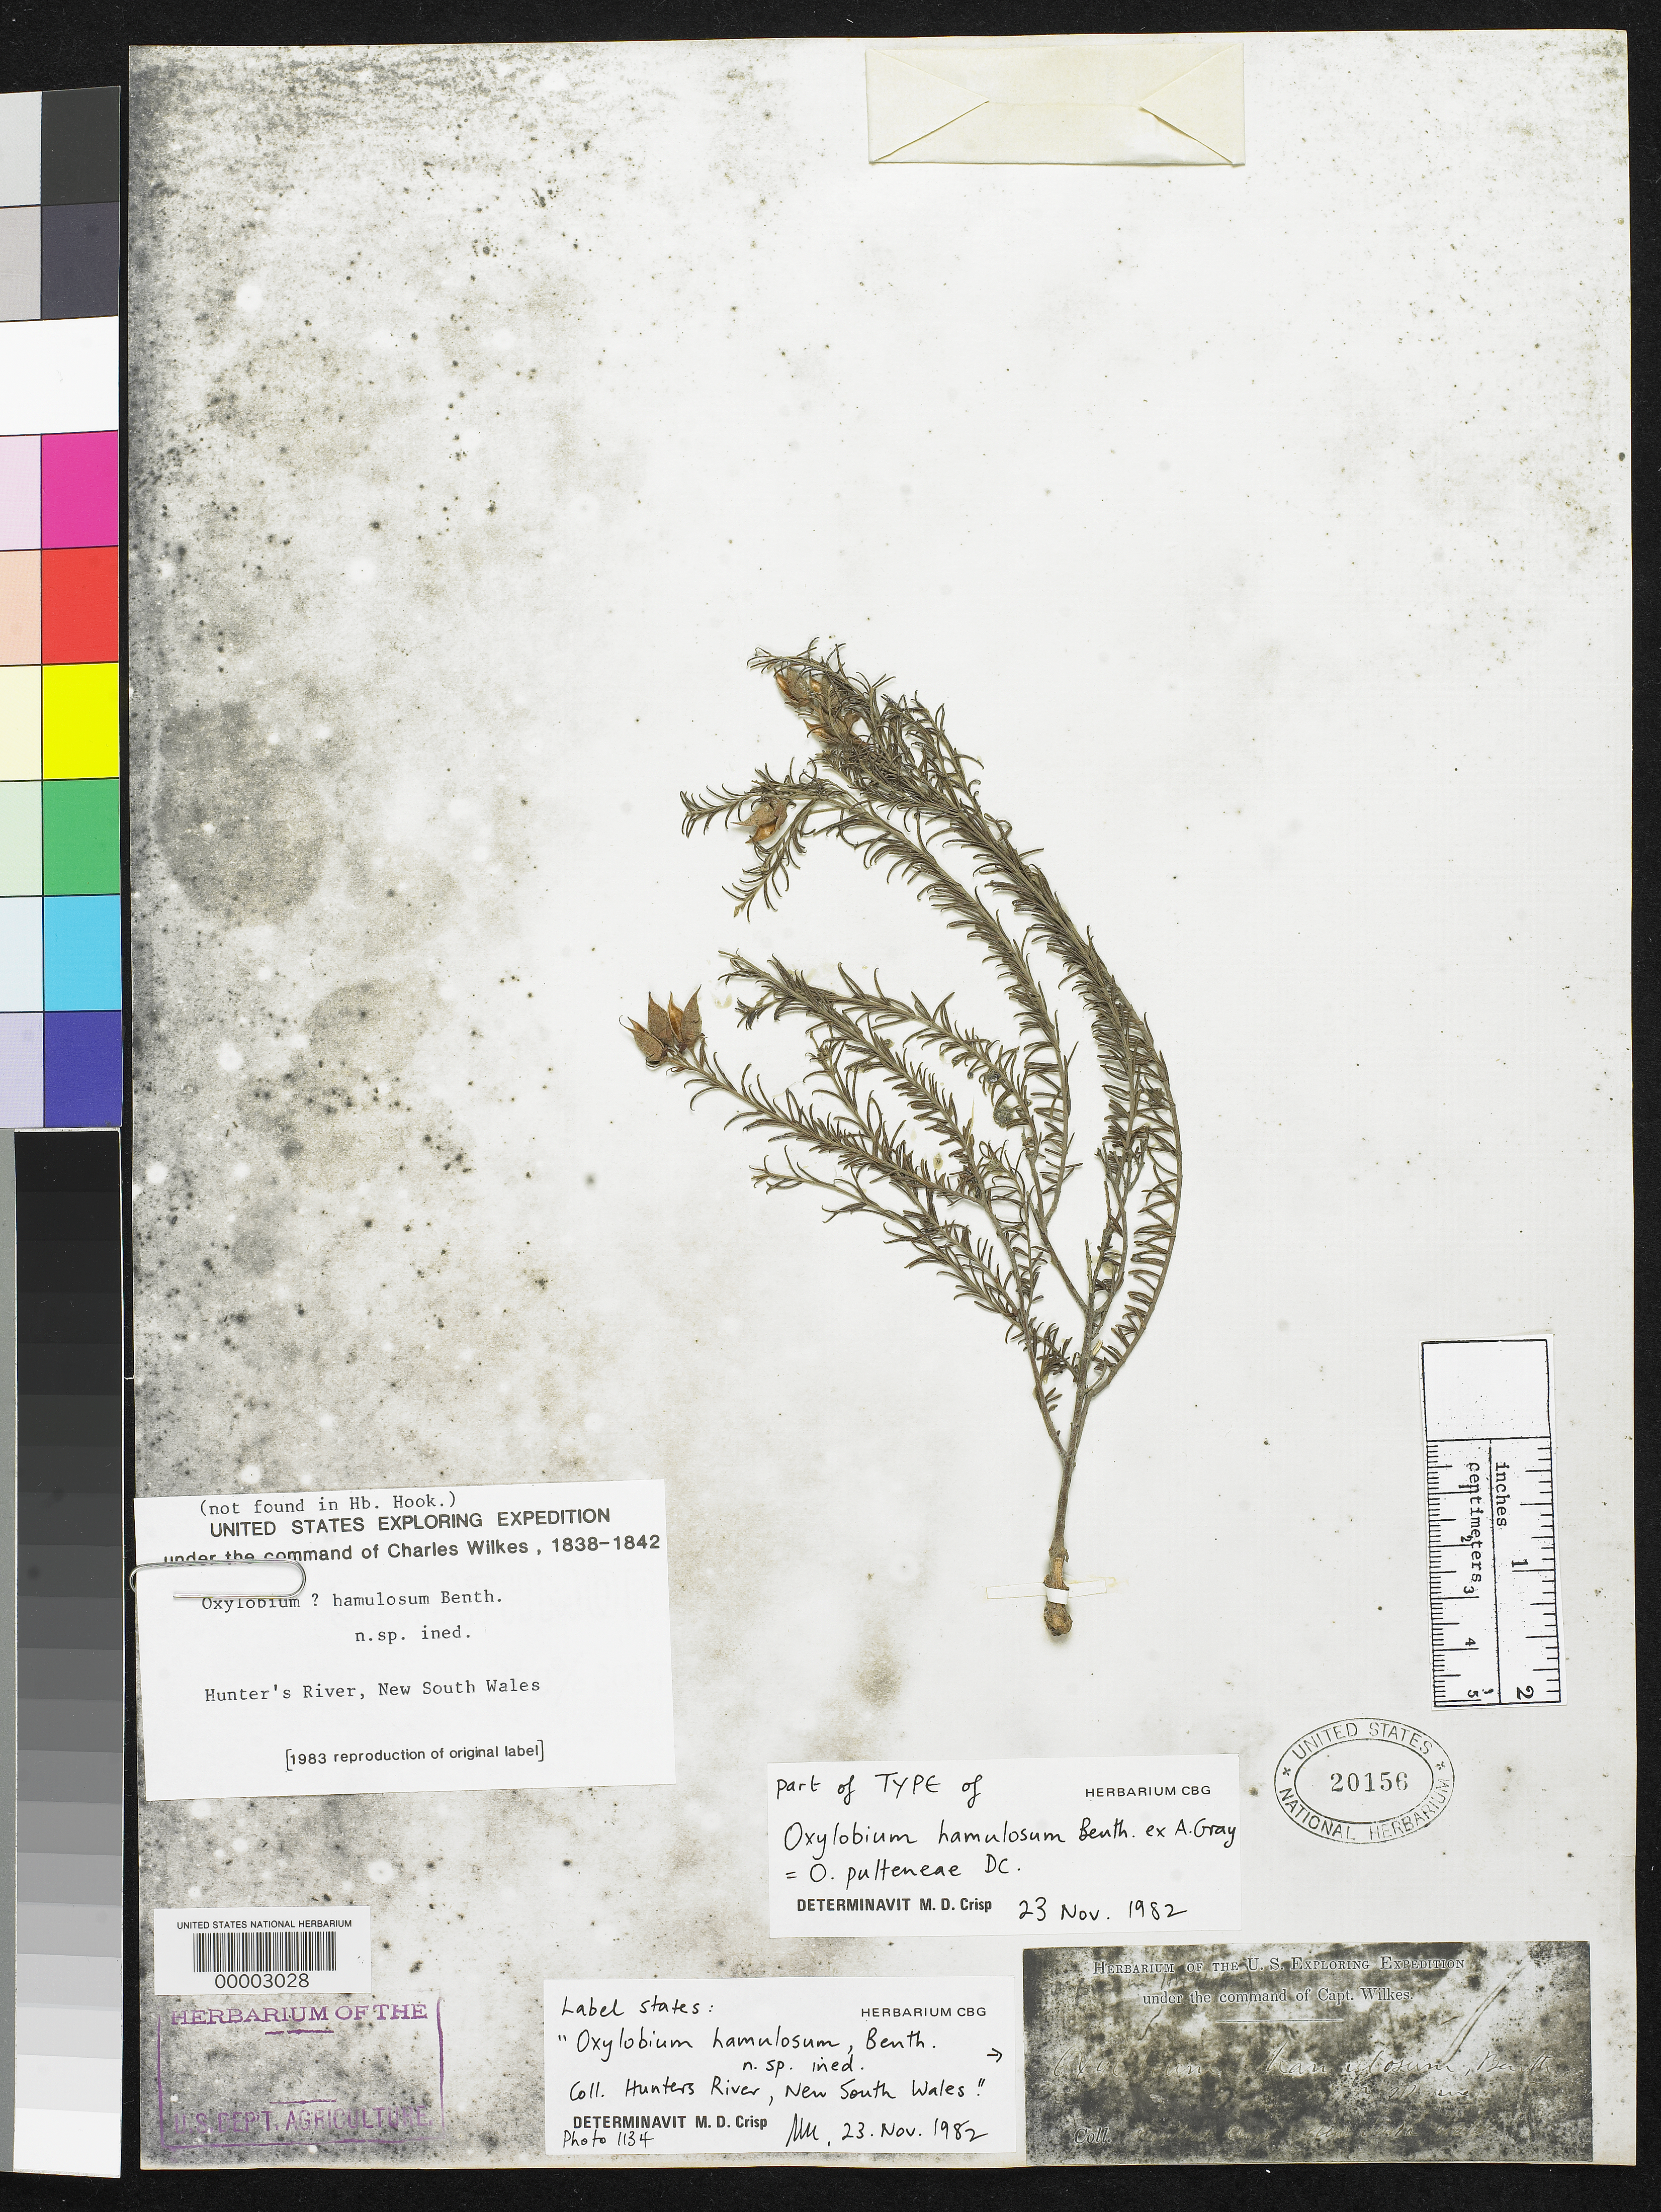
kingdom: Plantae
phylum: Tracheophyta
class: Magnoliopsida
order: Fabales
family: Fabaceae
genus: Oxylobium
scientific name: Oxylobium hamulosum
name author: Benth. ex A. Gray in Wilkes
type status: Type Collection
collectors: Wilkes Explor. Exped.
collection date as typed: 1838 to -- --- 1842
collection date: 1838/1842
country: Australia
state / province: New South Wales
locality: Hunter's River.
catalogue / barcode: US 20156